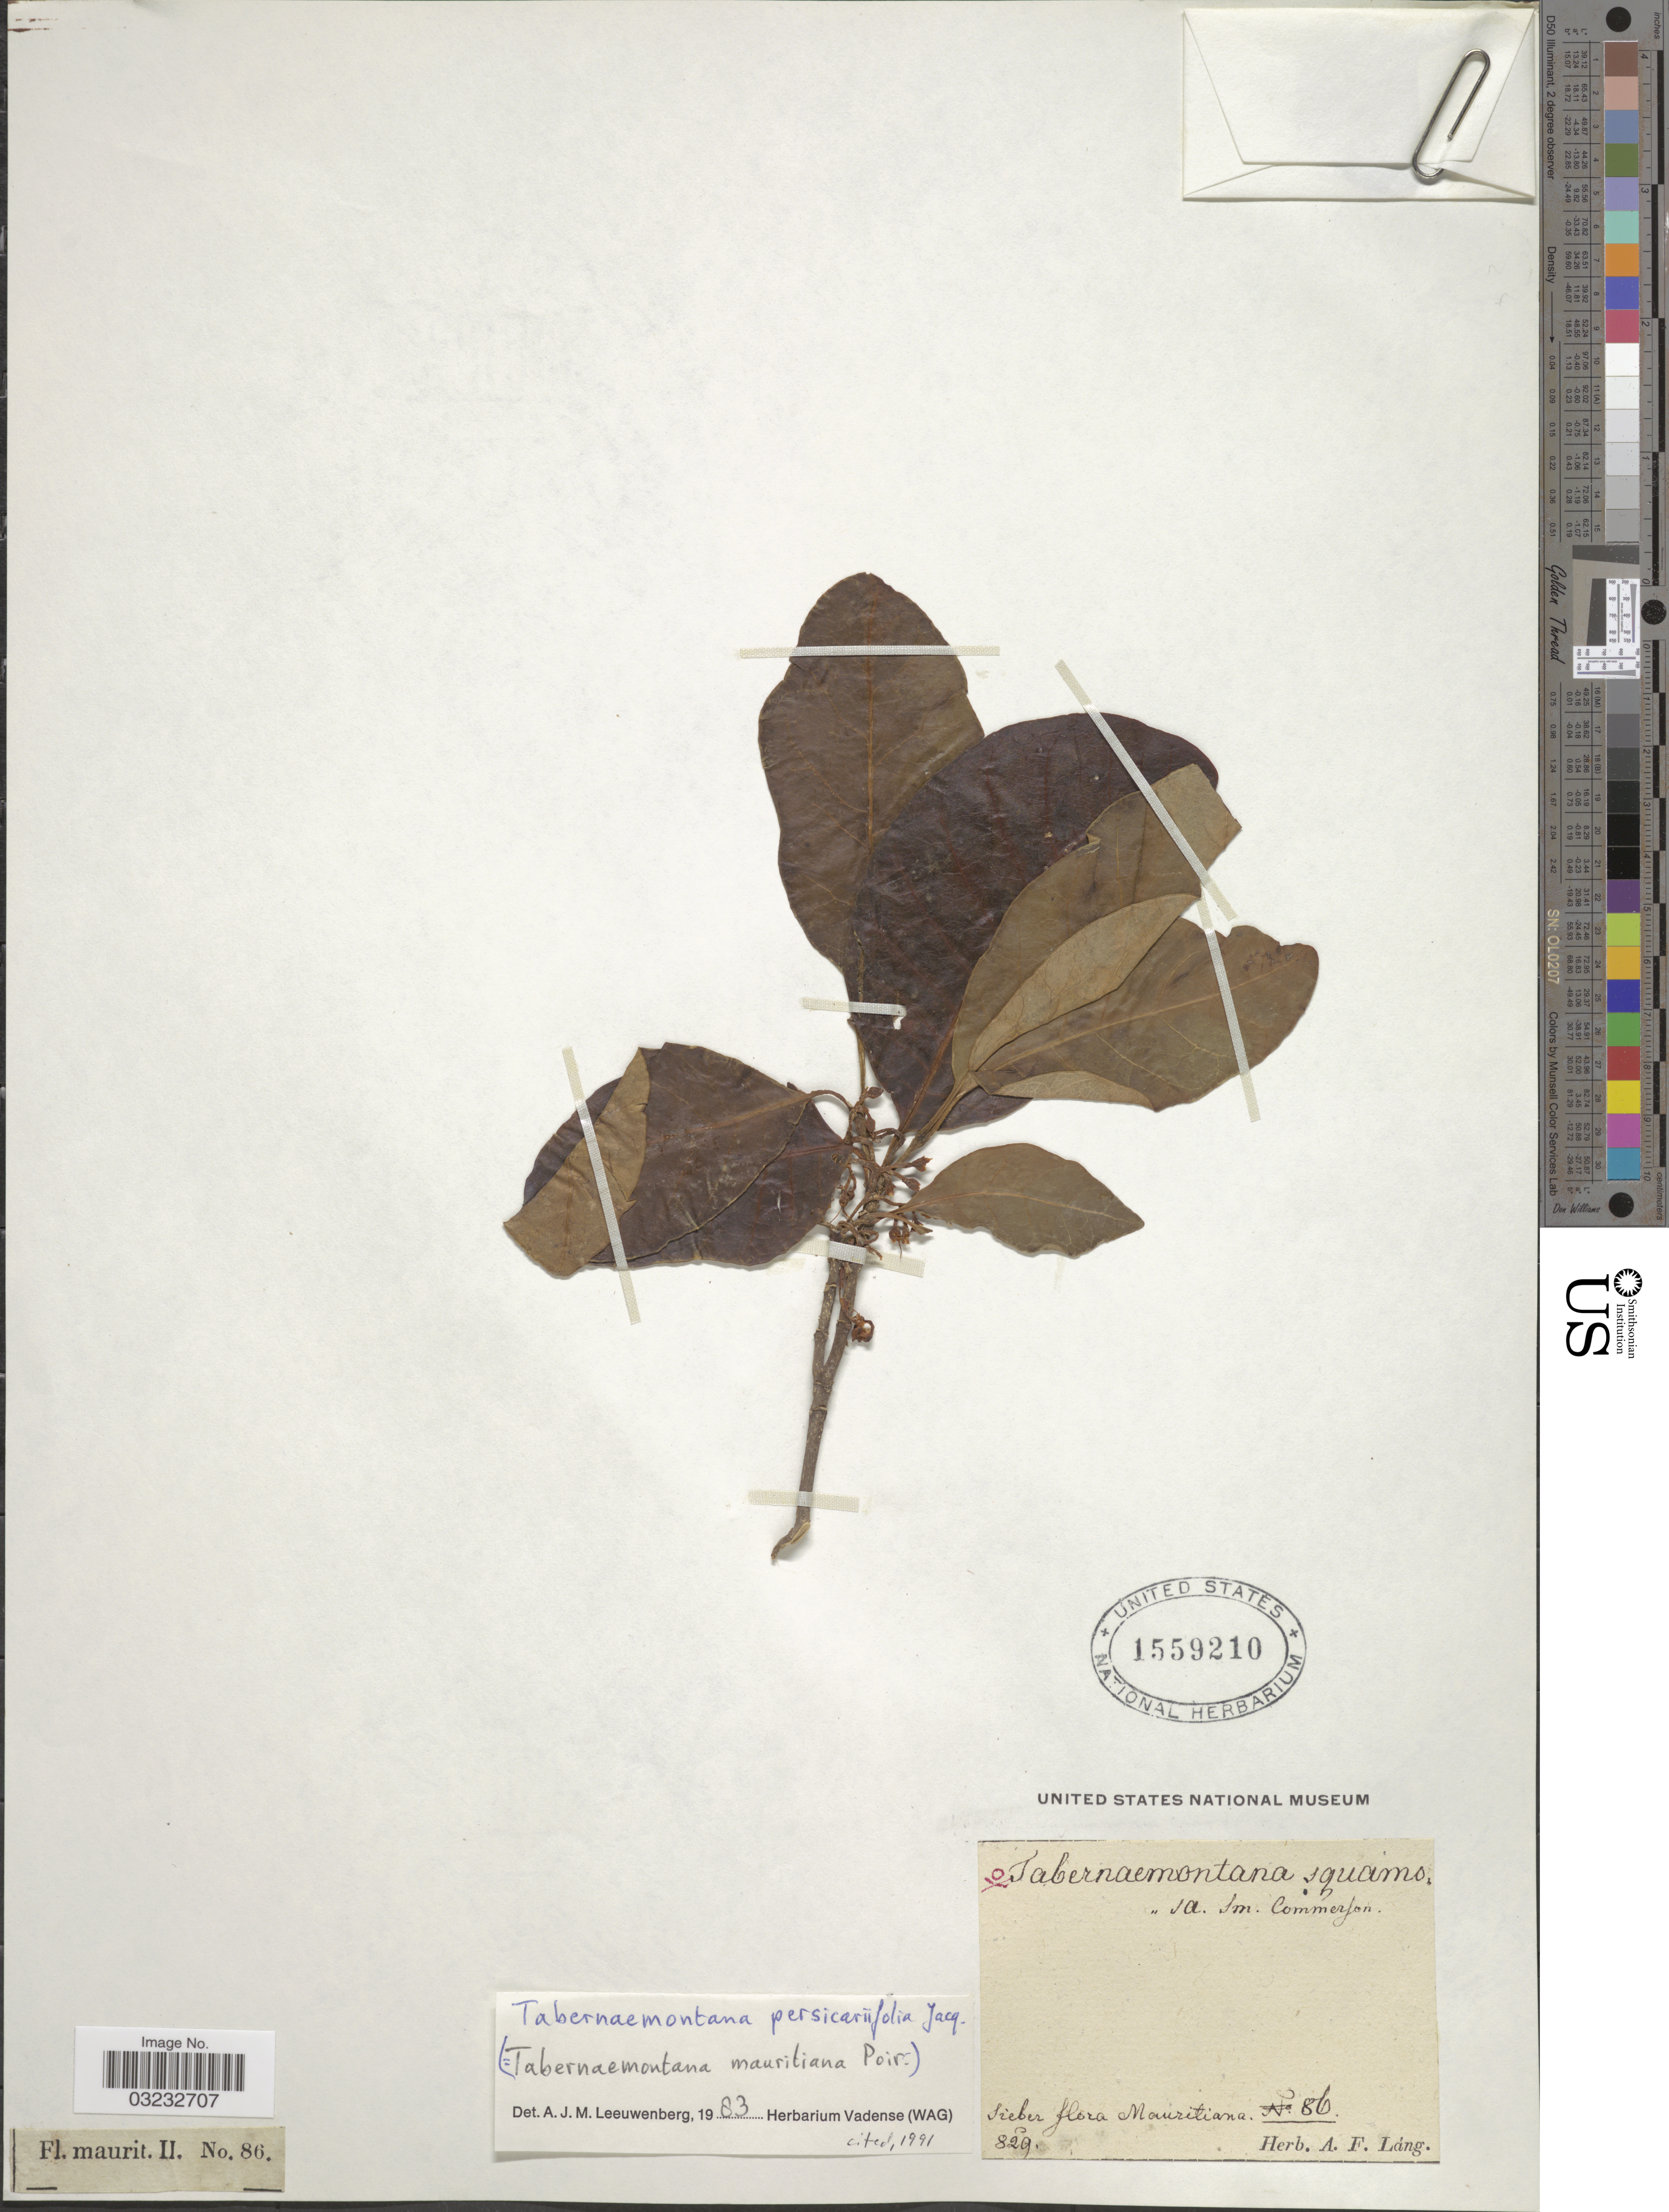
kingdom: Plantae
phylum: Tracheophyta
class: Magnoliopsida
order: Gentianales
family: Apocynaceae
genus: Tabernaemontana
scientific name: Tabernaemontana persicariifolia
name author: Jacq.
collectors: -- Sieber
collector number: Fl.maurit.II86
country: Mauritius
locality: Fl. maurit II.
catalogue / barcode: US 1559210